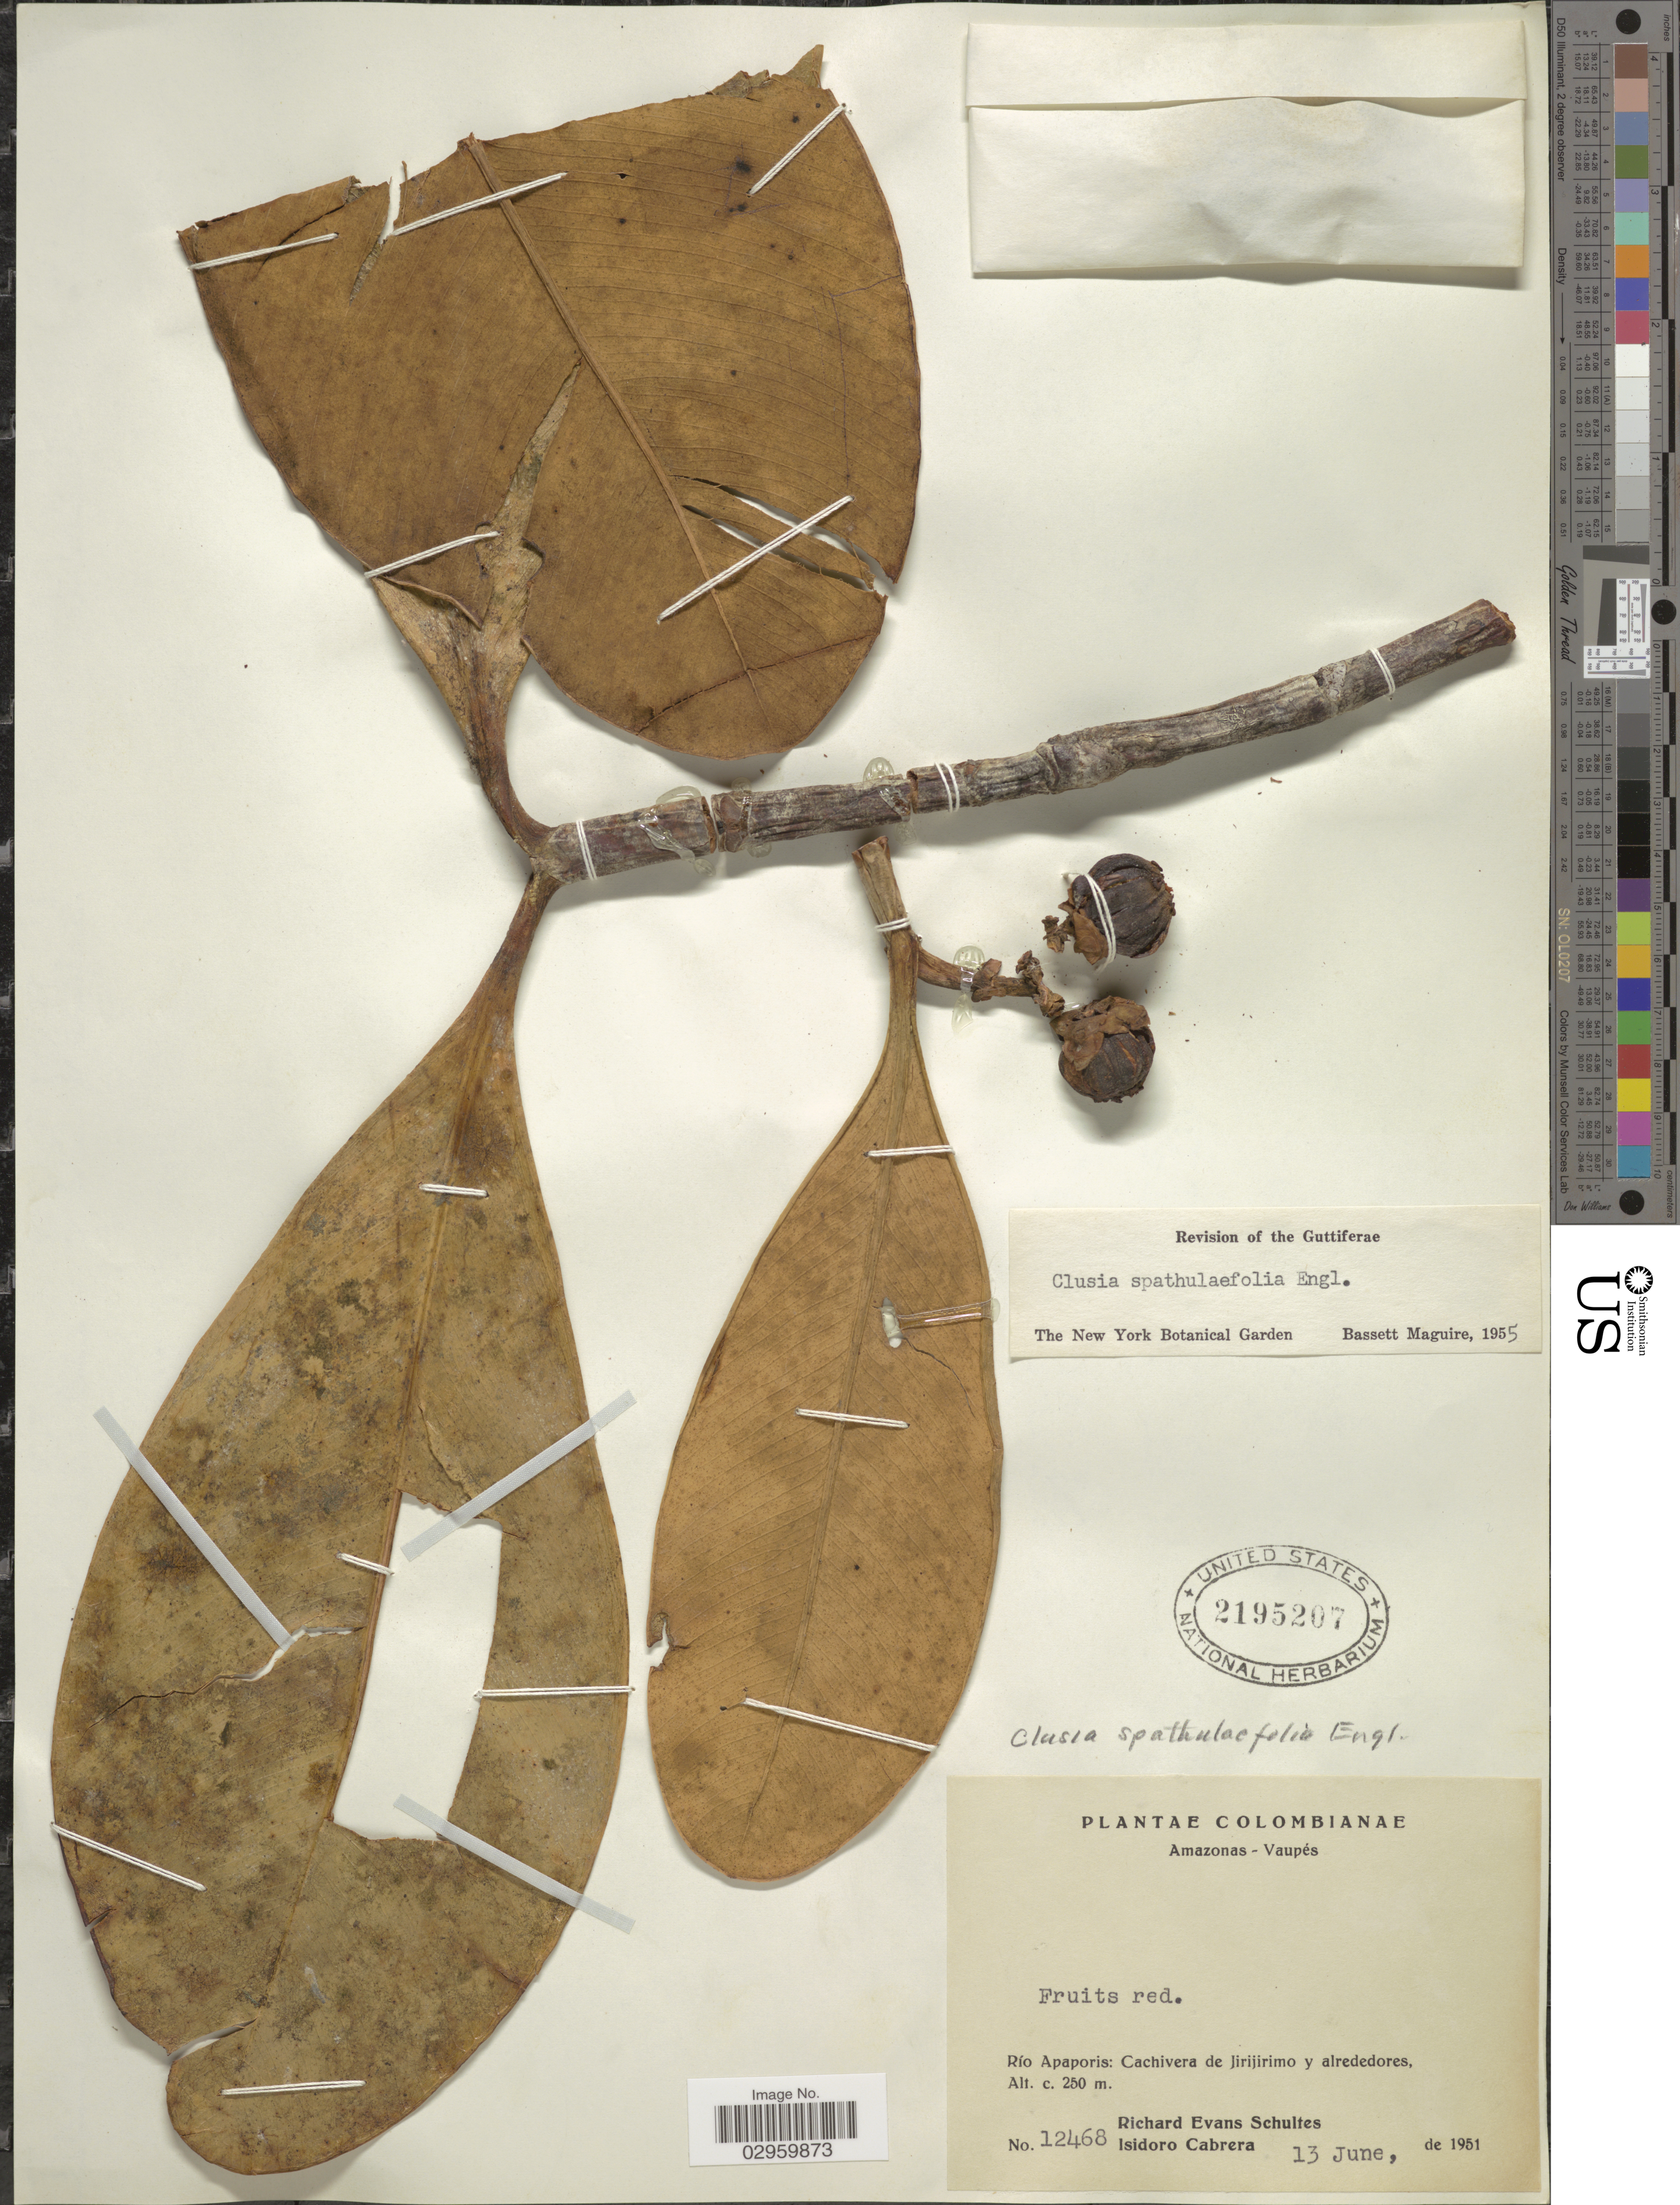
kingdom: Plantae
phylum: Tracheophyta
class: Magnoliopsida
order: Malpighiales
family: Clusiaceae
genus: Clusia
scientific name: Clusia spathulifolia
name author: Engl.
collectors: R. E. Schultes & I. Cabrera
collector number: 12468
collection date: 1951-06-13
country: Colombia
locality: Amazonas-Vaupés, Río Apaporis: Cachivera de Jirijirimo y alrededores.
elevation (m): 250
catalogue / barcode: US 2195207